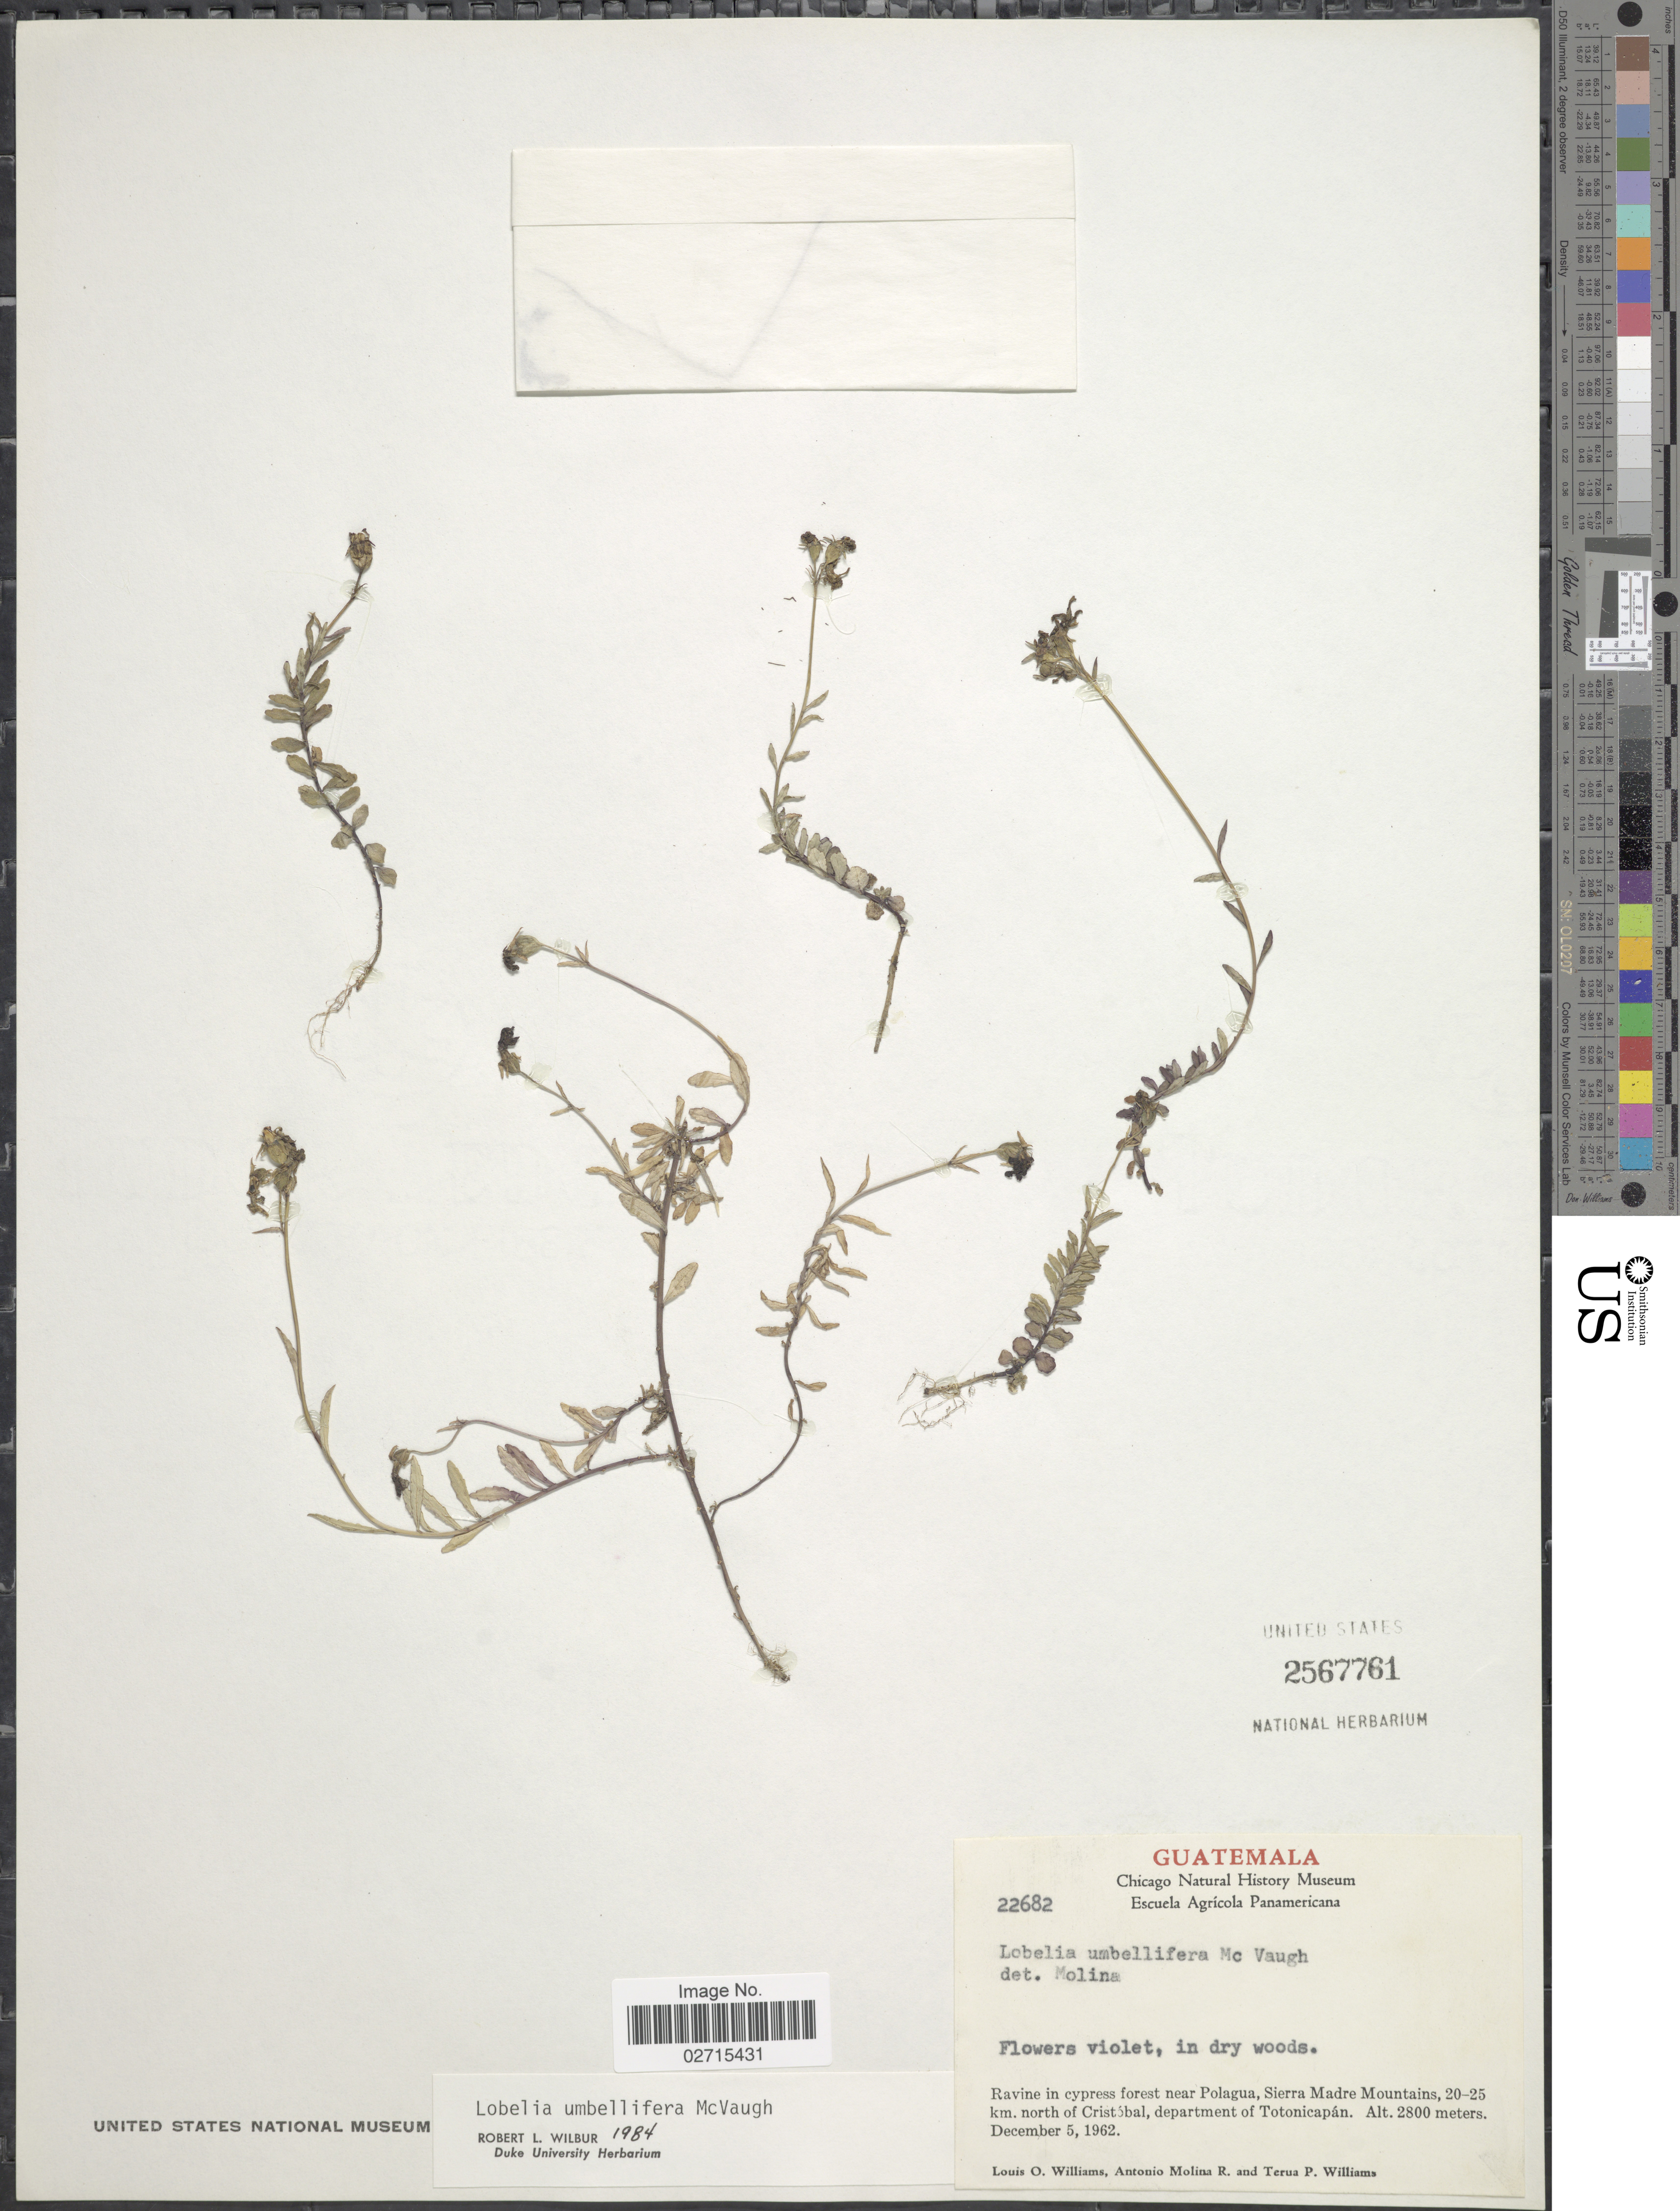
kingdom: Plantae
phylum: Tracheophyta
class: Magnoliopsida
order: Asterales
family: Campanulaceae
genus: Lobelia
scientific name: Lobelia umbellifera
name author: McVaugh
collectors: L. O. Williams, A. Molina R. & T. P. Williams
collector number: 22682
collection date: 1962-12-05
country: Guatemala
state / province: Totonicapan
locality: In dry woods, Ravine in cypress forest near Polagua, Sierra Madre Mountains, 20-25 km north of Cristóbal, department of Totonicapán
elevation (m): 2800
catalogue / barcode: US 2567761